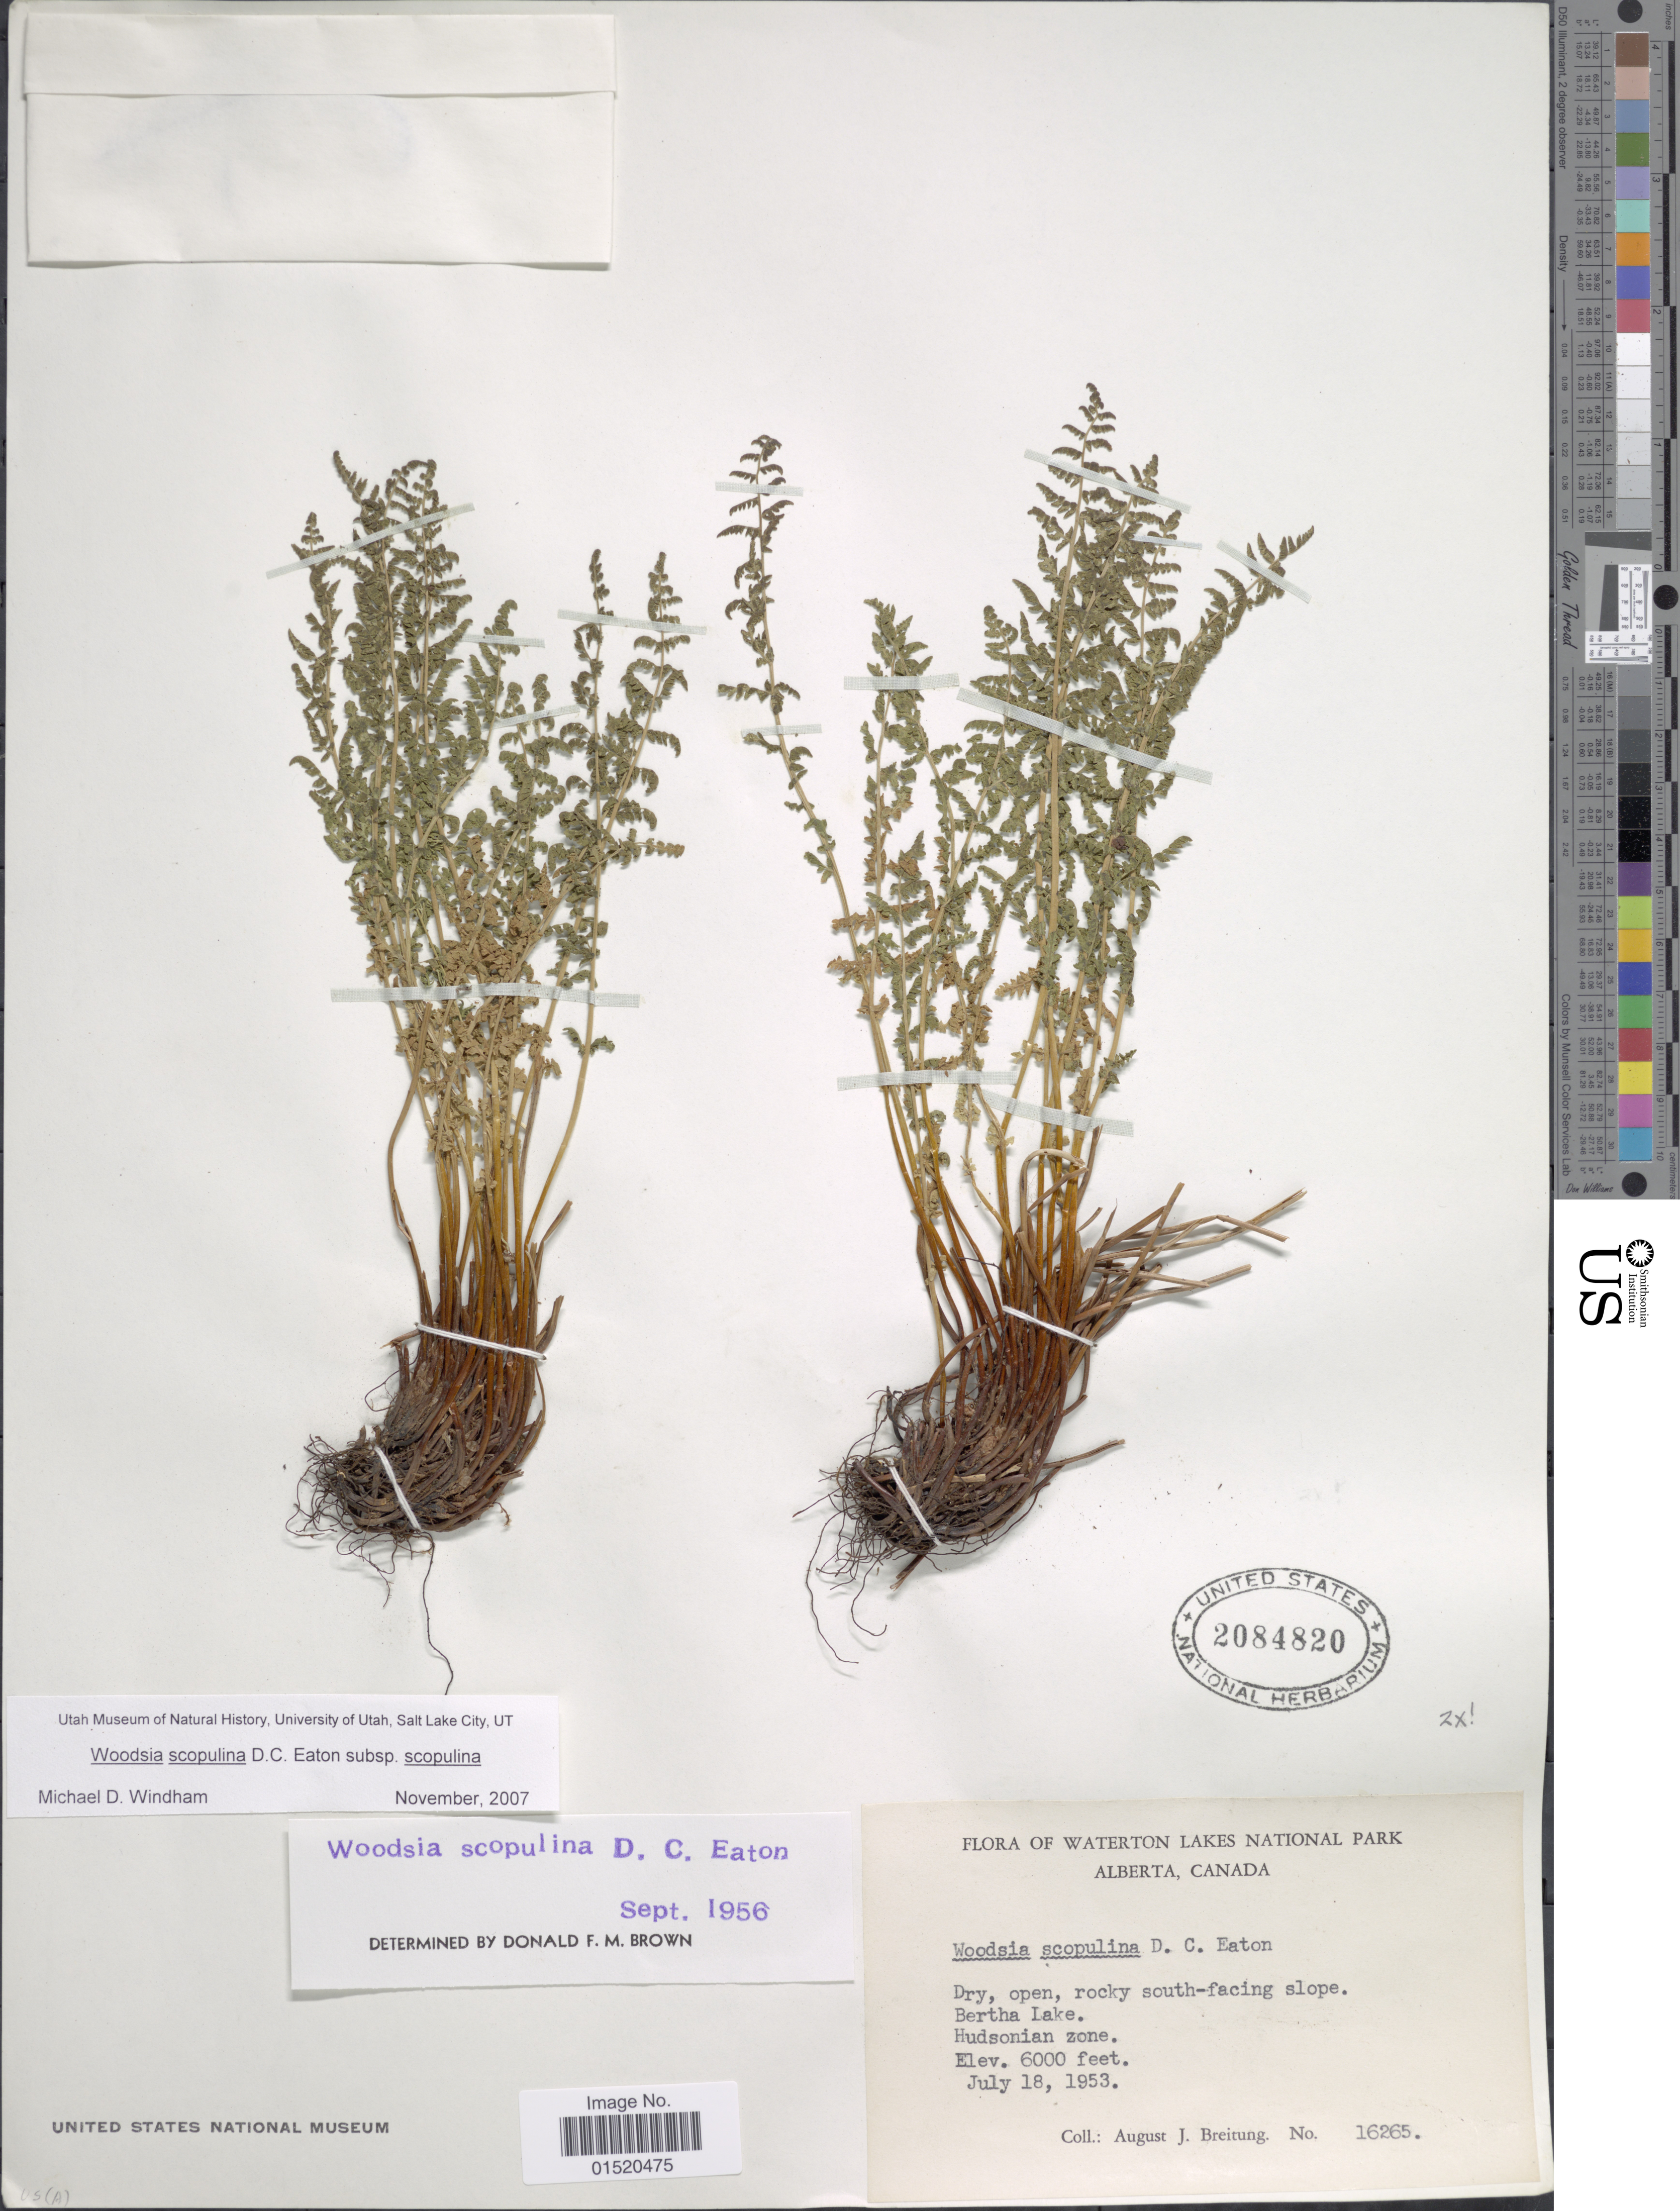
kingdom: Plantae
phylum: Tracheophyta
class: Polypodiopsida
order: Polypodiales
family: Woodsiaceae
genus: Woodsia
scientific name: Woodsia scopulina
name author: D.C. Eaton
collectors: A. Breitung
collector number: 16265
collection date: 1953-07-18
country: Canada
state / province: Alberta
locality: Waterton Lakes national Park, Dry, open rocky south-facing slope. Bertha Lake, Hudsonian zone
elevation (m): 1829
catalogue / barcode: US 2084820